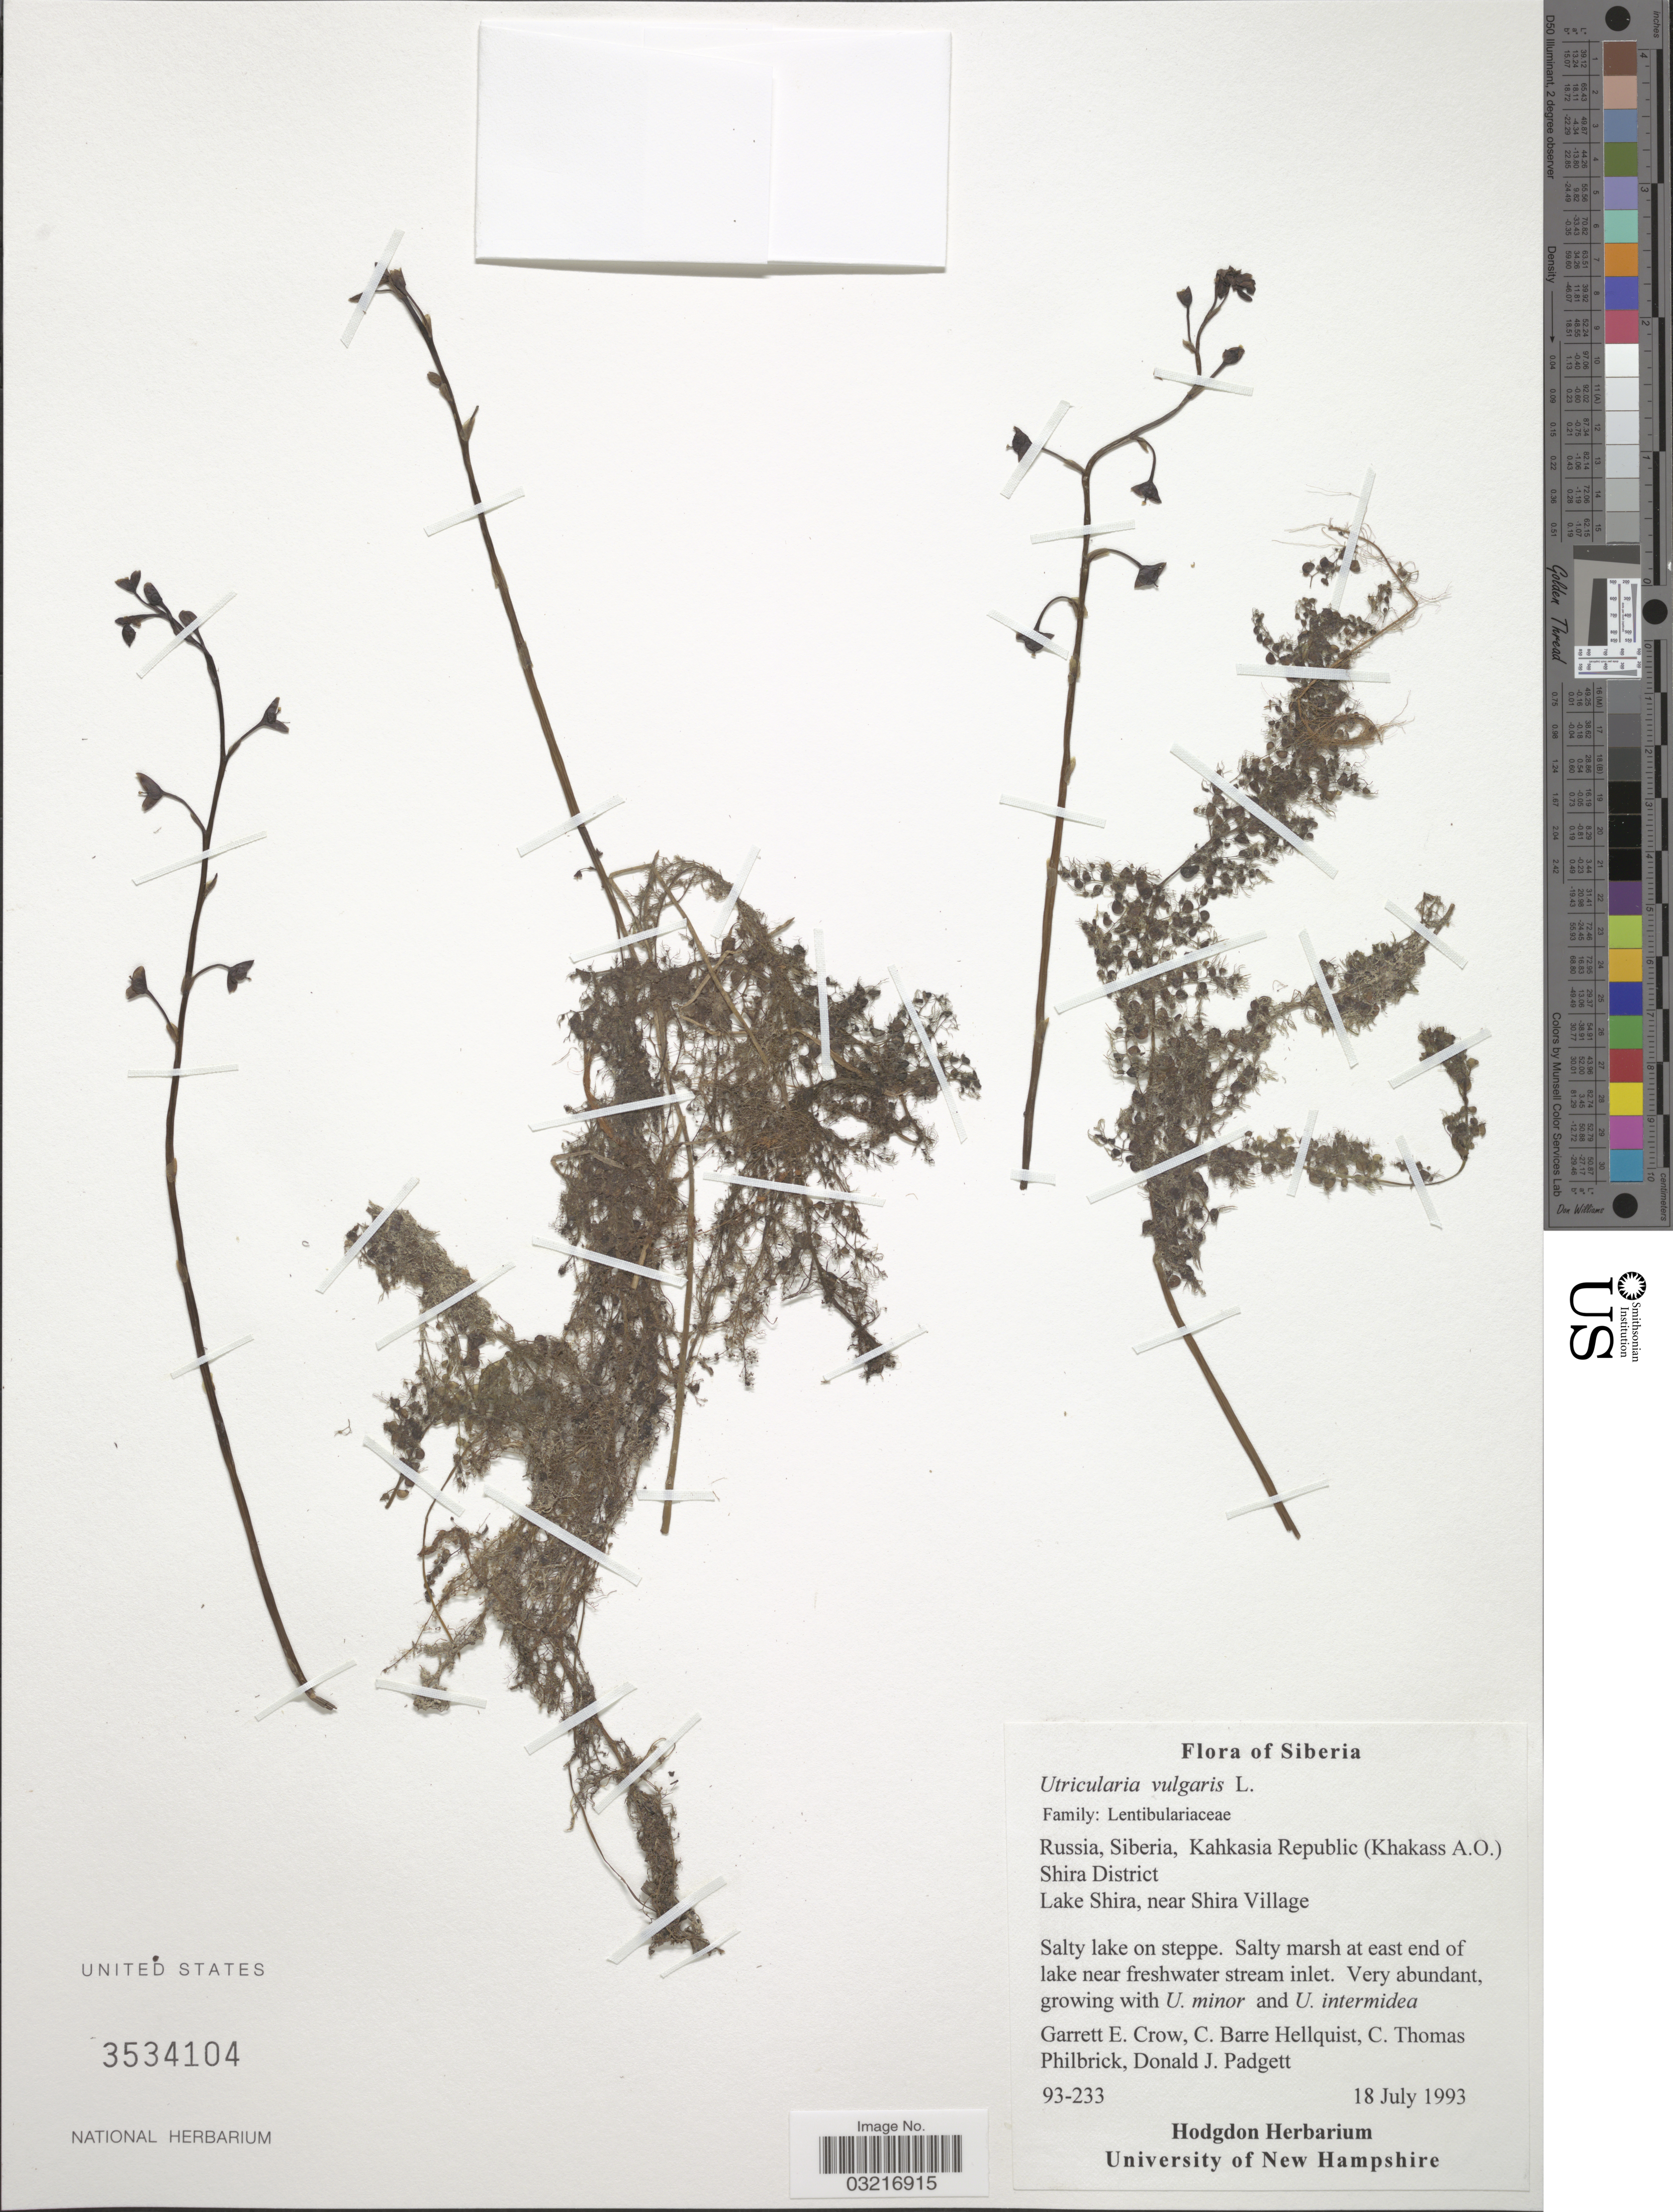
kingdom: Plantae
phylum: Tracheophyta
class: Magnoliopsida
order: Lamiales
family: Lentibulariaceae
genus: Utricularia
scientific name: Utricularia vulgaris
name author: L.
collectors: G. E. Crow, C. Hellquist, C. Philbrick & D. Padgett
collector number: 93-233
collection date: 1993-07-18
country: Russian Federation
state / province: Khakassia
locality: Siberia, Kahkasia Republic (Khakass A.O.) Shira District, Lake Shira, near Shira Village.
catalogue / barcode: US 3534104